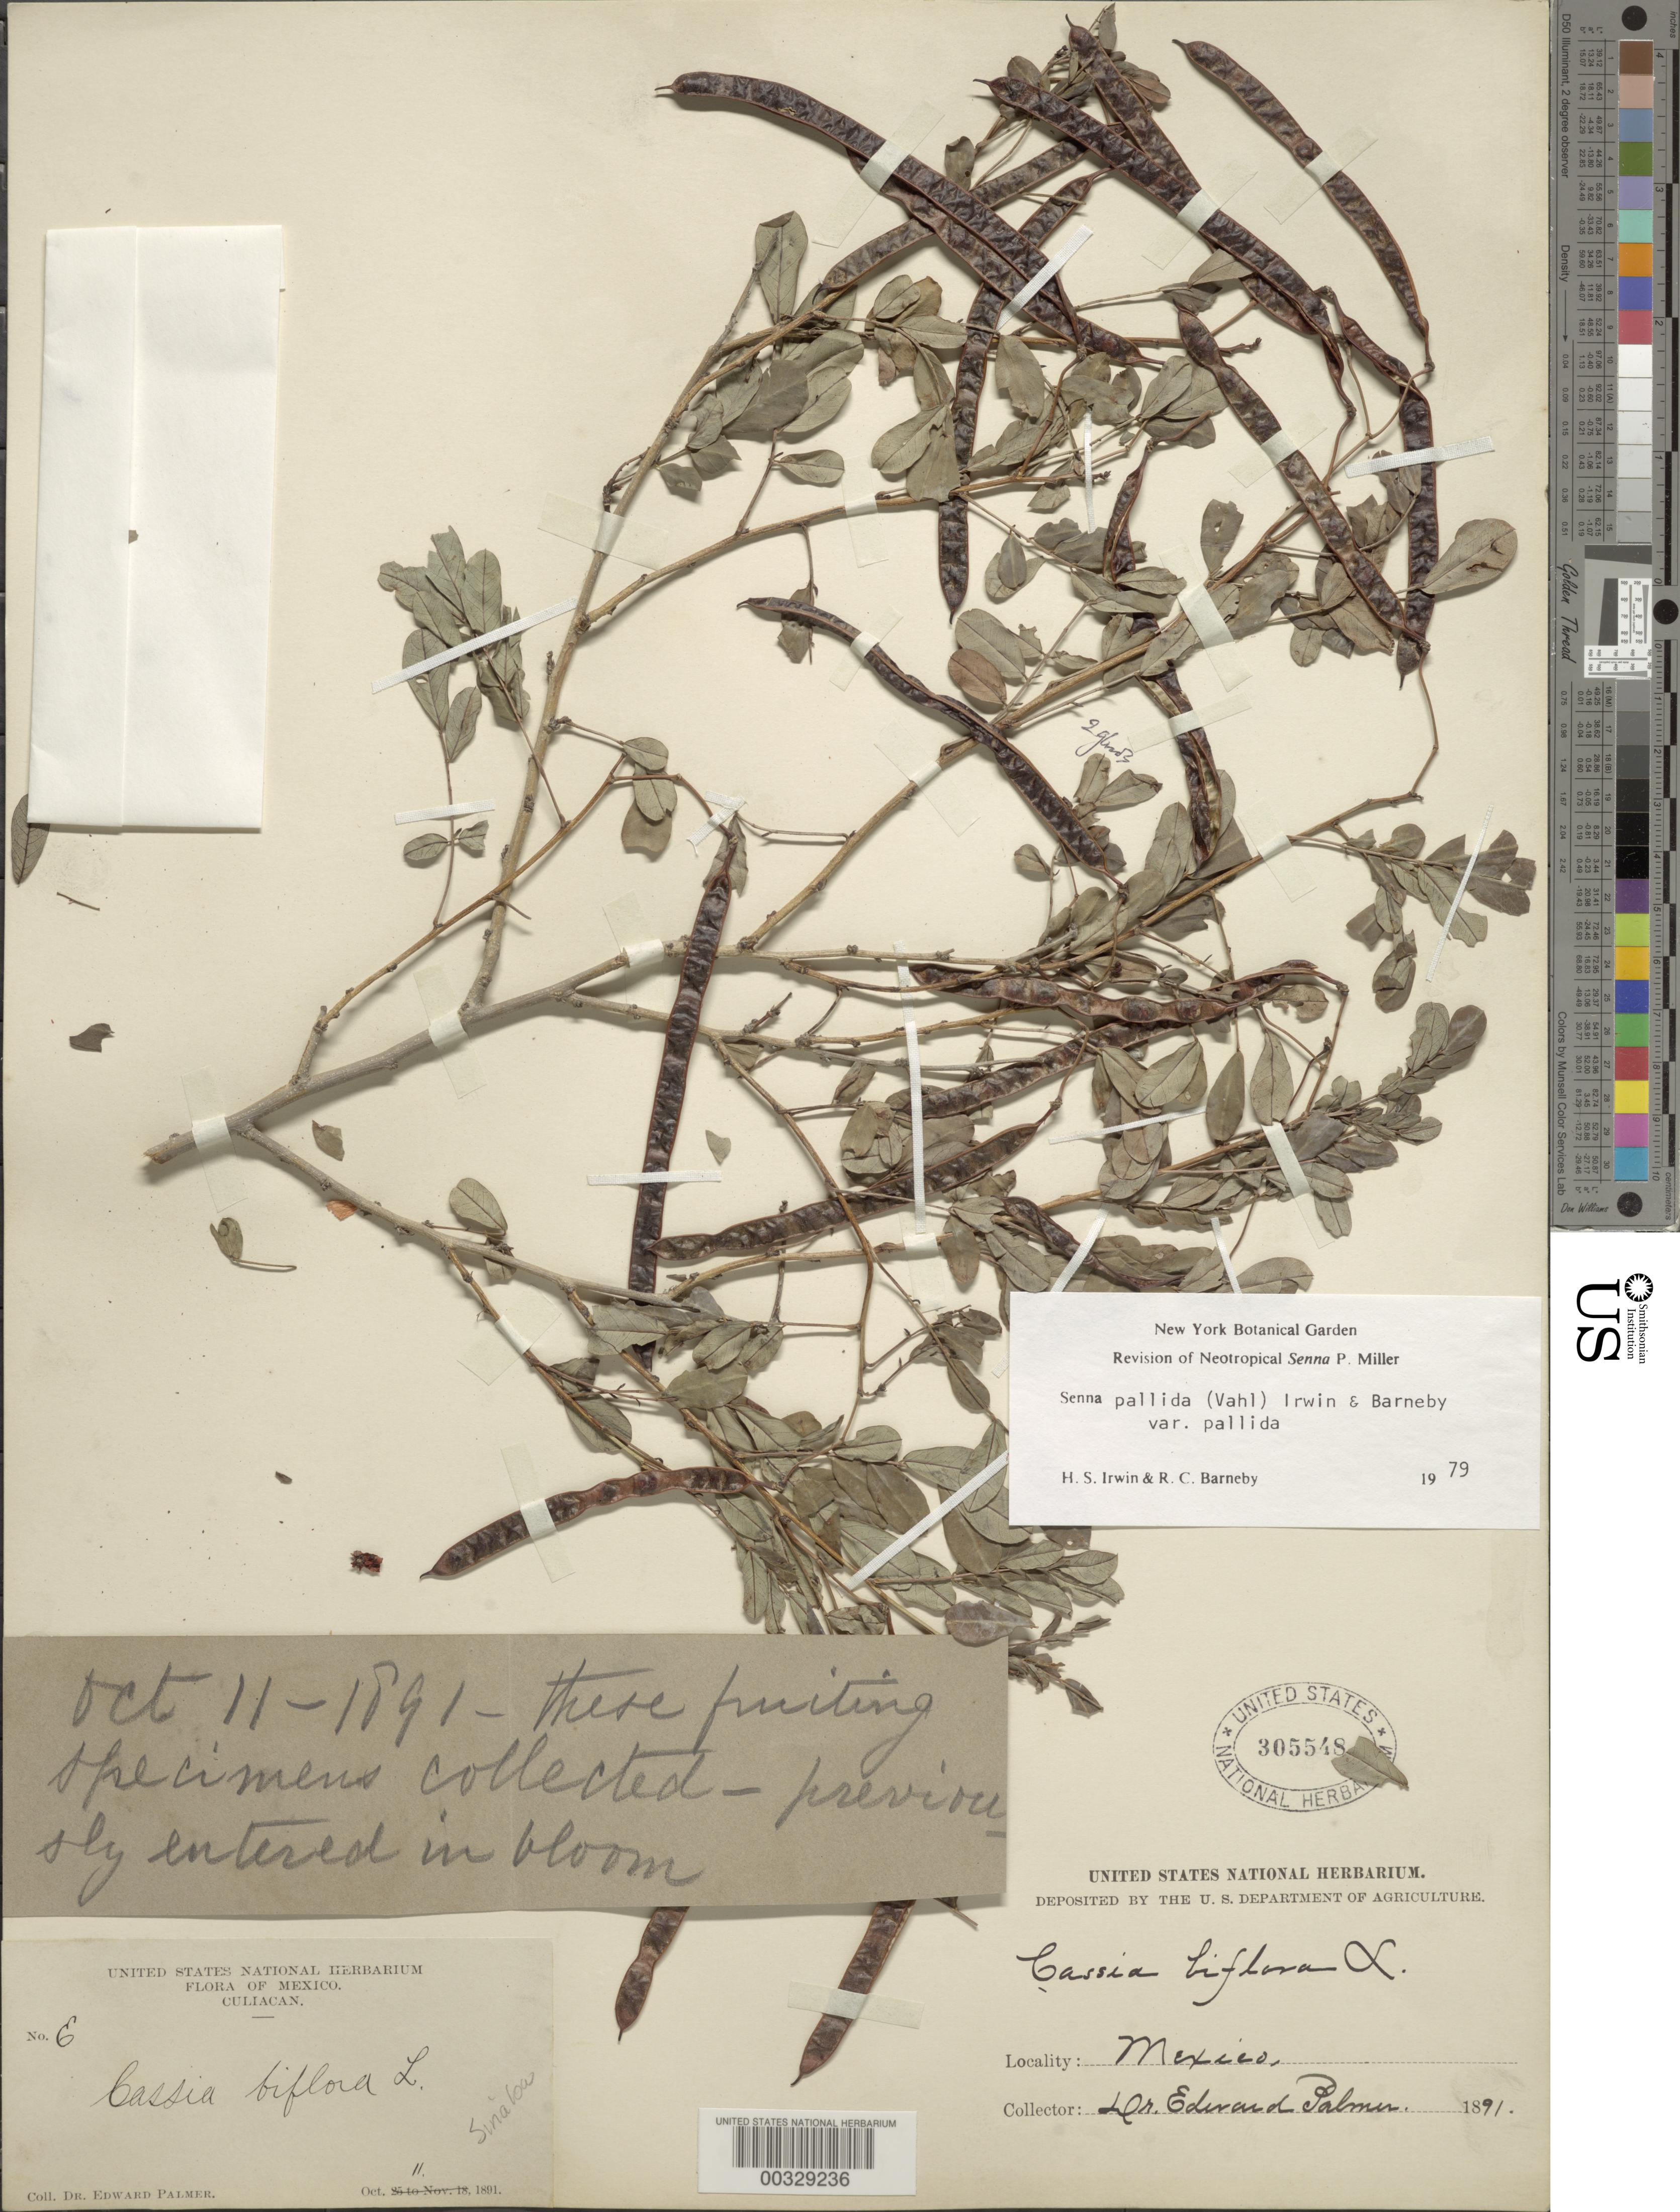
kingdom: Plantae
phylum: Tracheophyta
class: Magnoliopsida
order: Fabales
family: Fabaceae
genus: Senna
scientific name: Senna pallida var. pallida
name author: (Vahl) H.S. Irwin & Barneby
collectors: E. Palmer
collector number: E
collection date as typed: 11 Oct 1891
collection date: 1891-10-11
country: Mexico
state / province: Sinaloa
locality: Culiacan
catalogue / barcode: US 305548